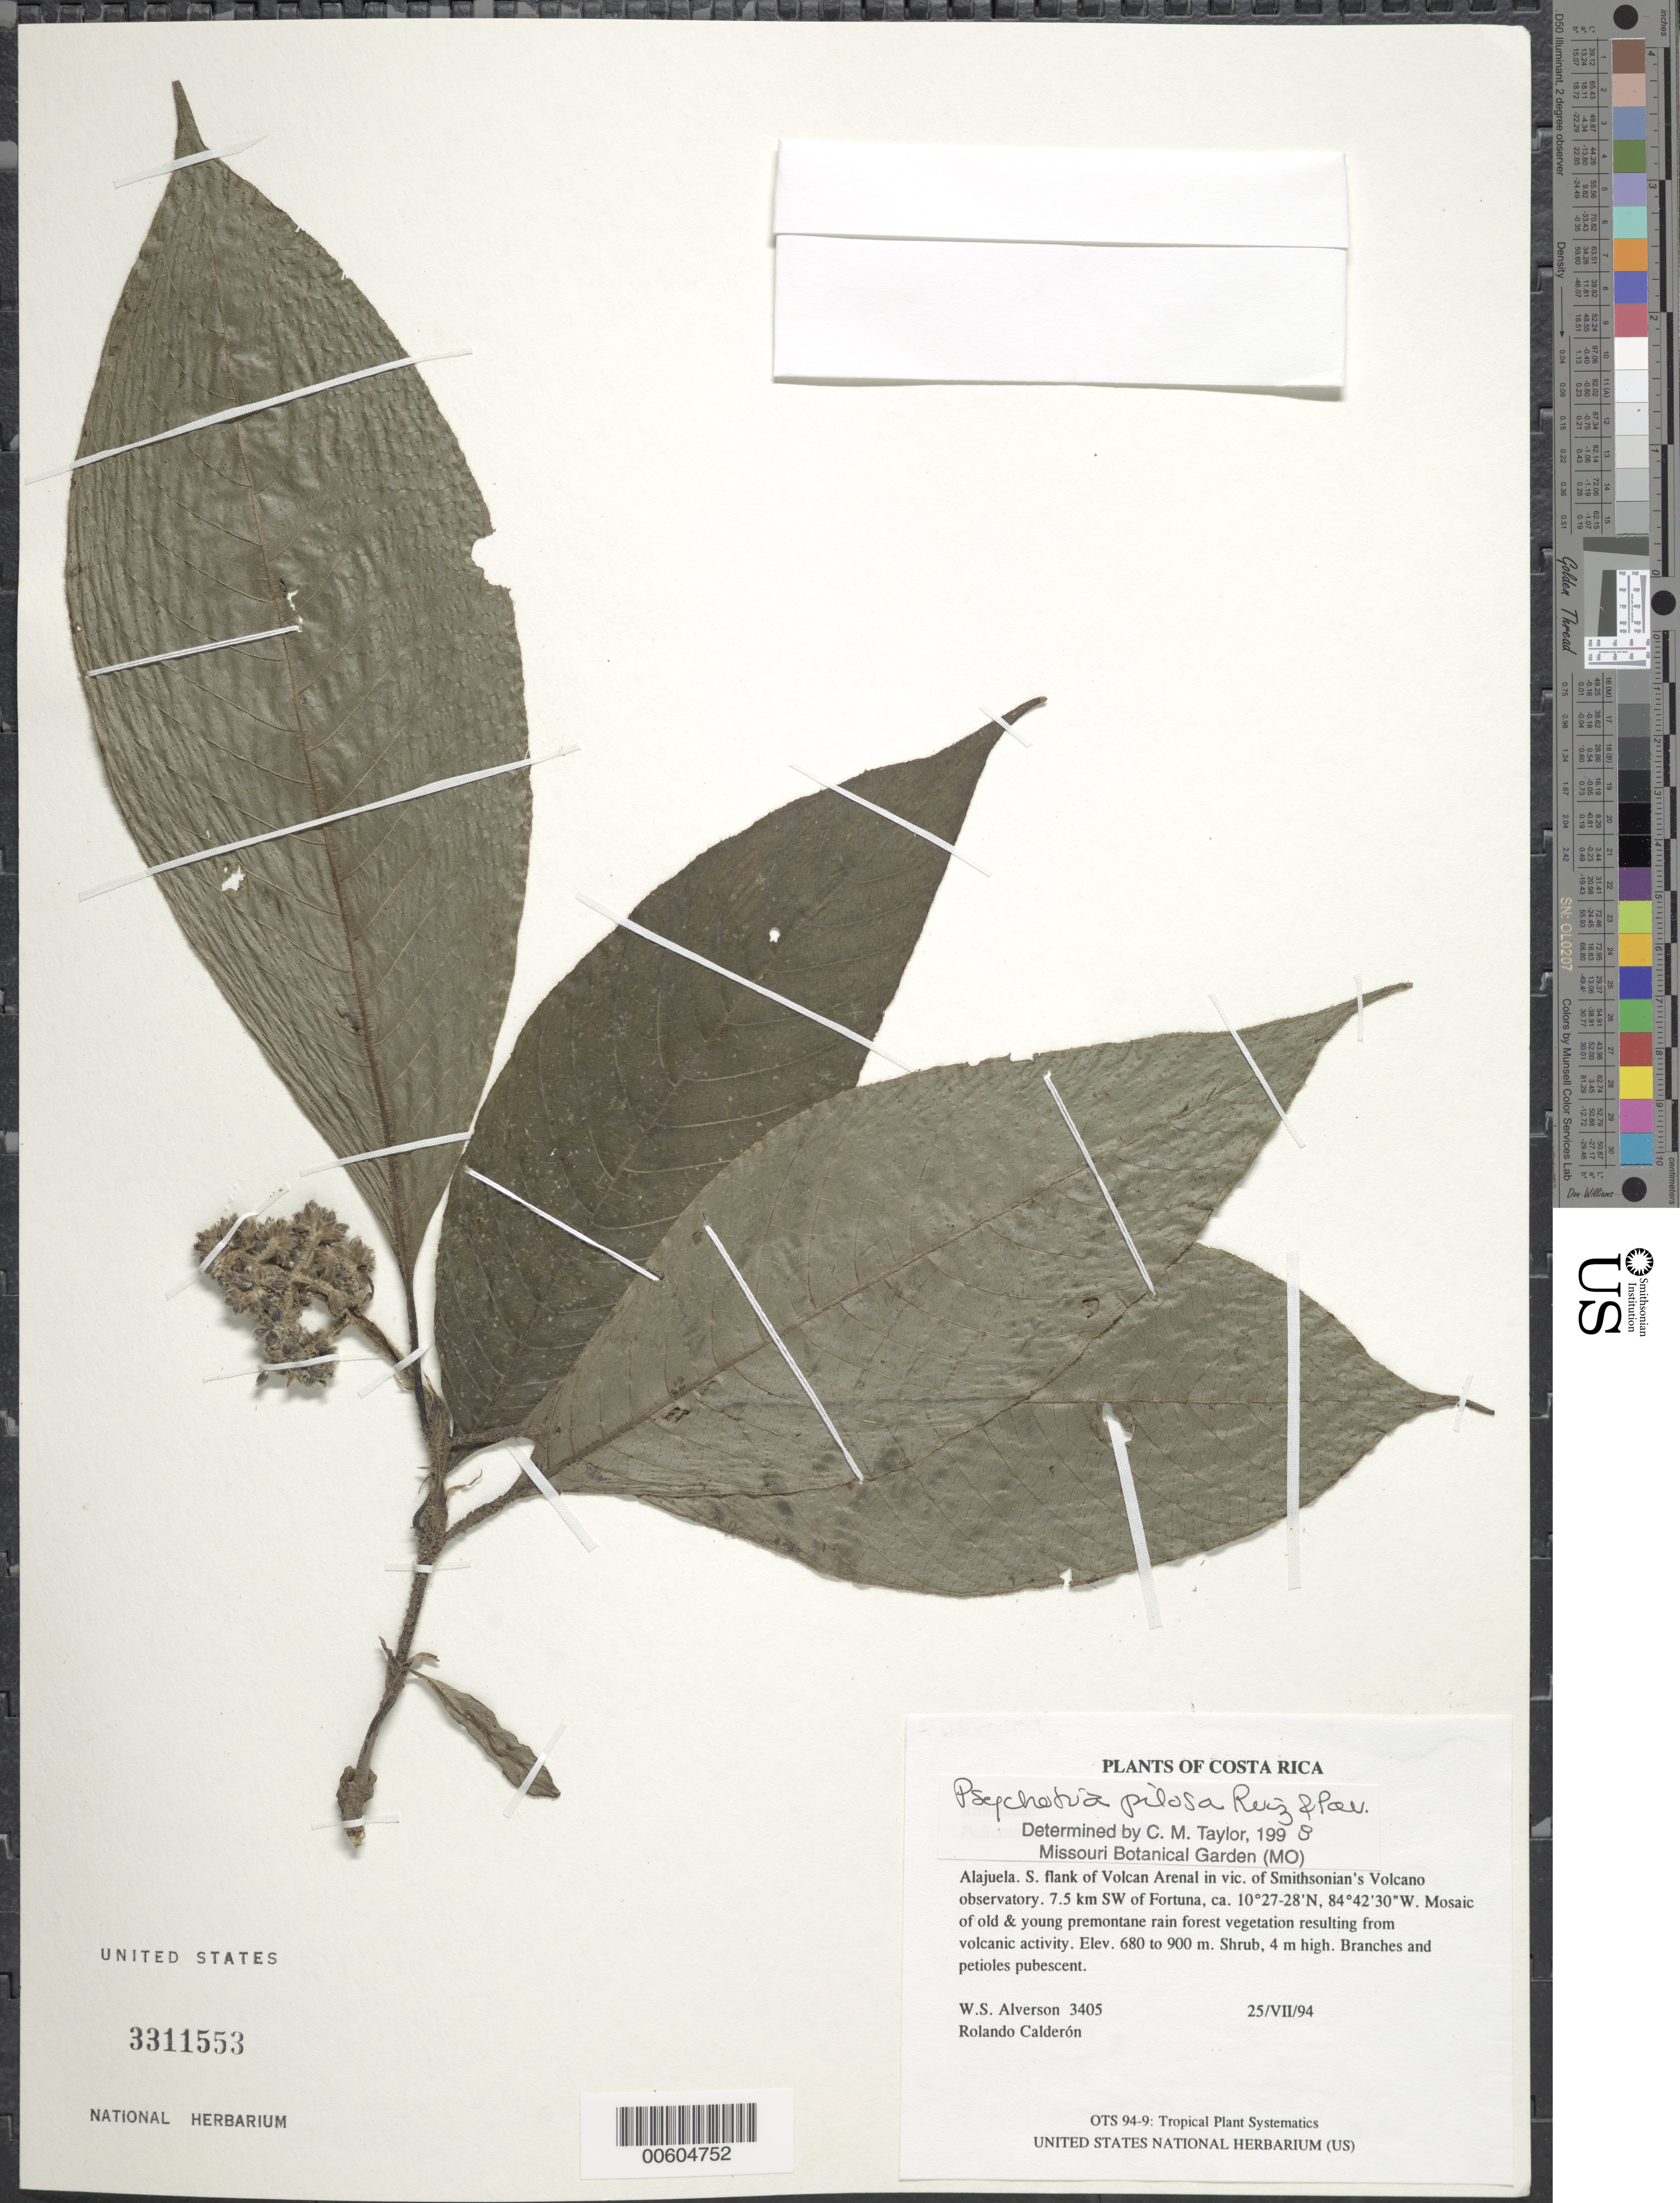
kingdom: Plantae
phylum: Tracheophyta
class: Magnoliopsida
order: Gentianales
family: Rubiaceae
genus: Psychotria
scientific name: Psychotria pilosa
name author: Ruiz & Pav.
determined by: Taylor, Charlotte M.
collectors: W. S. Alverson & R. Calderon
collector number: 3405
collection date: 1994-07-25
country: Costa Rica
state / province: Alajuela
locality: S. flank of Volcan Arenal in vic. of Smithsonian's Volcano observatory. 7.5 km SW of Fortuna. Mosaic of old & young premontane rain forest vegetation resulting from volcanic activity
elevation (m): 680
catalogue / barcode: US 3311553